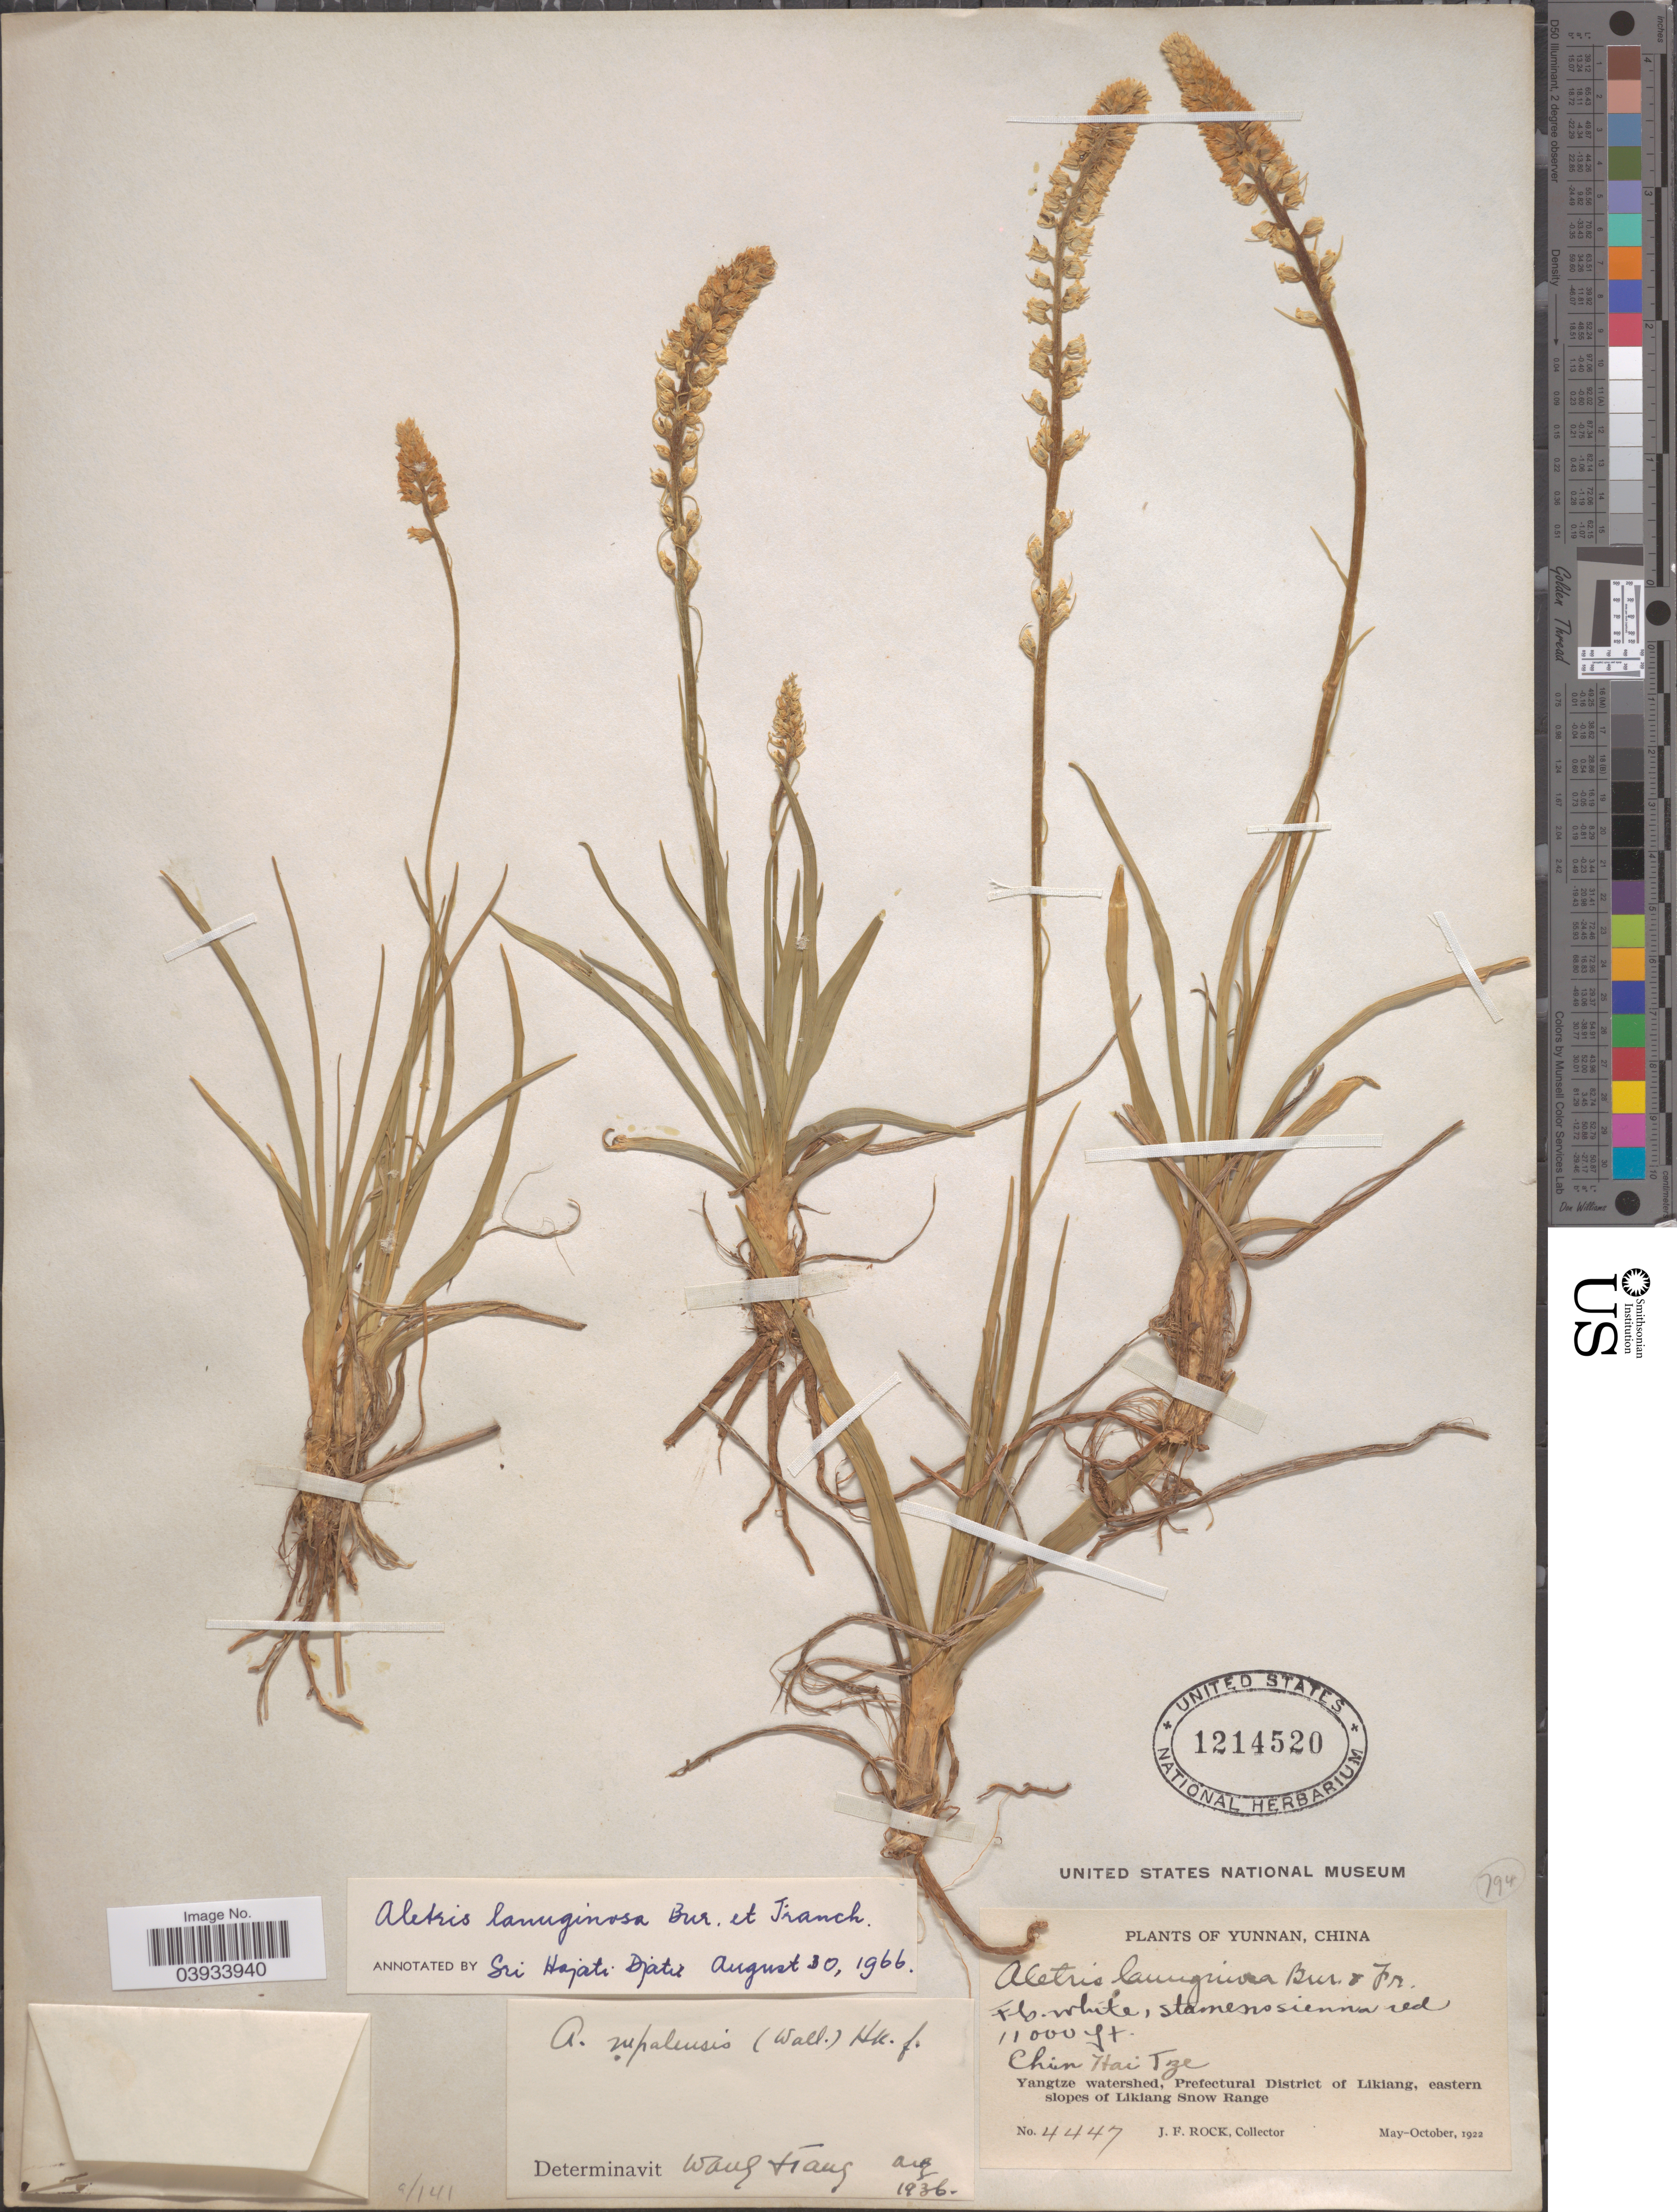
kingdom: Plantae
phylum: Tracheophyta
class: Liliopsida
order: Dioscoreales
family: Nartheciaceae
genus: Aletris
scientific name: Aletris lanuginosa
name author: Bureau & Franch.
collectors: J. Rock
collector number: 4447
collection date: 1922-05/1922-10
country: China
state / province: Yunnan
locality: Chin Hai Tze. Yangtze watershed, Prefectural District of Likiang, eastern slopes of Likiang Snow Range.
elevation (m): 3353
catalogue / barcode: US 1214520